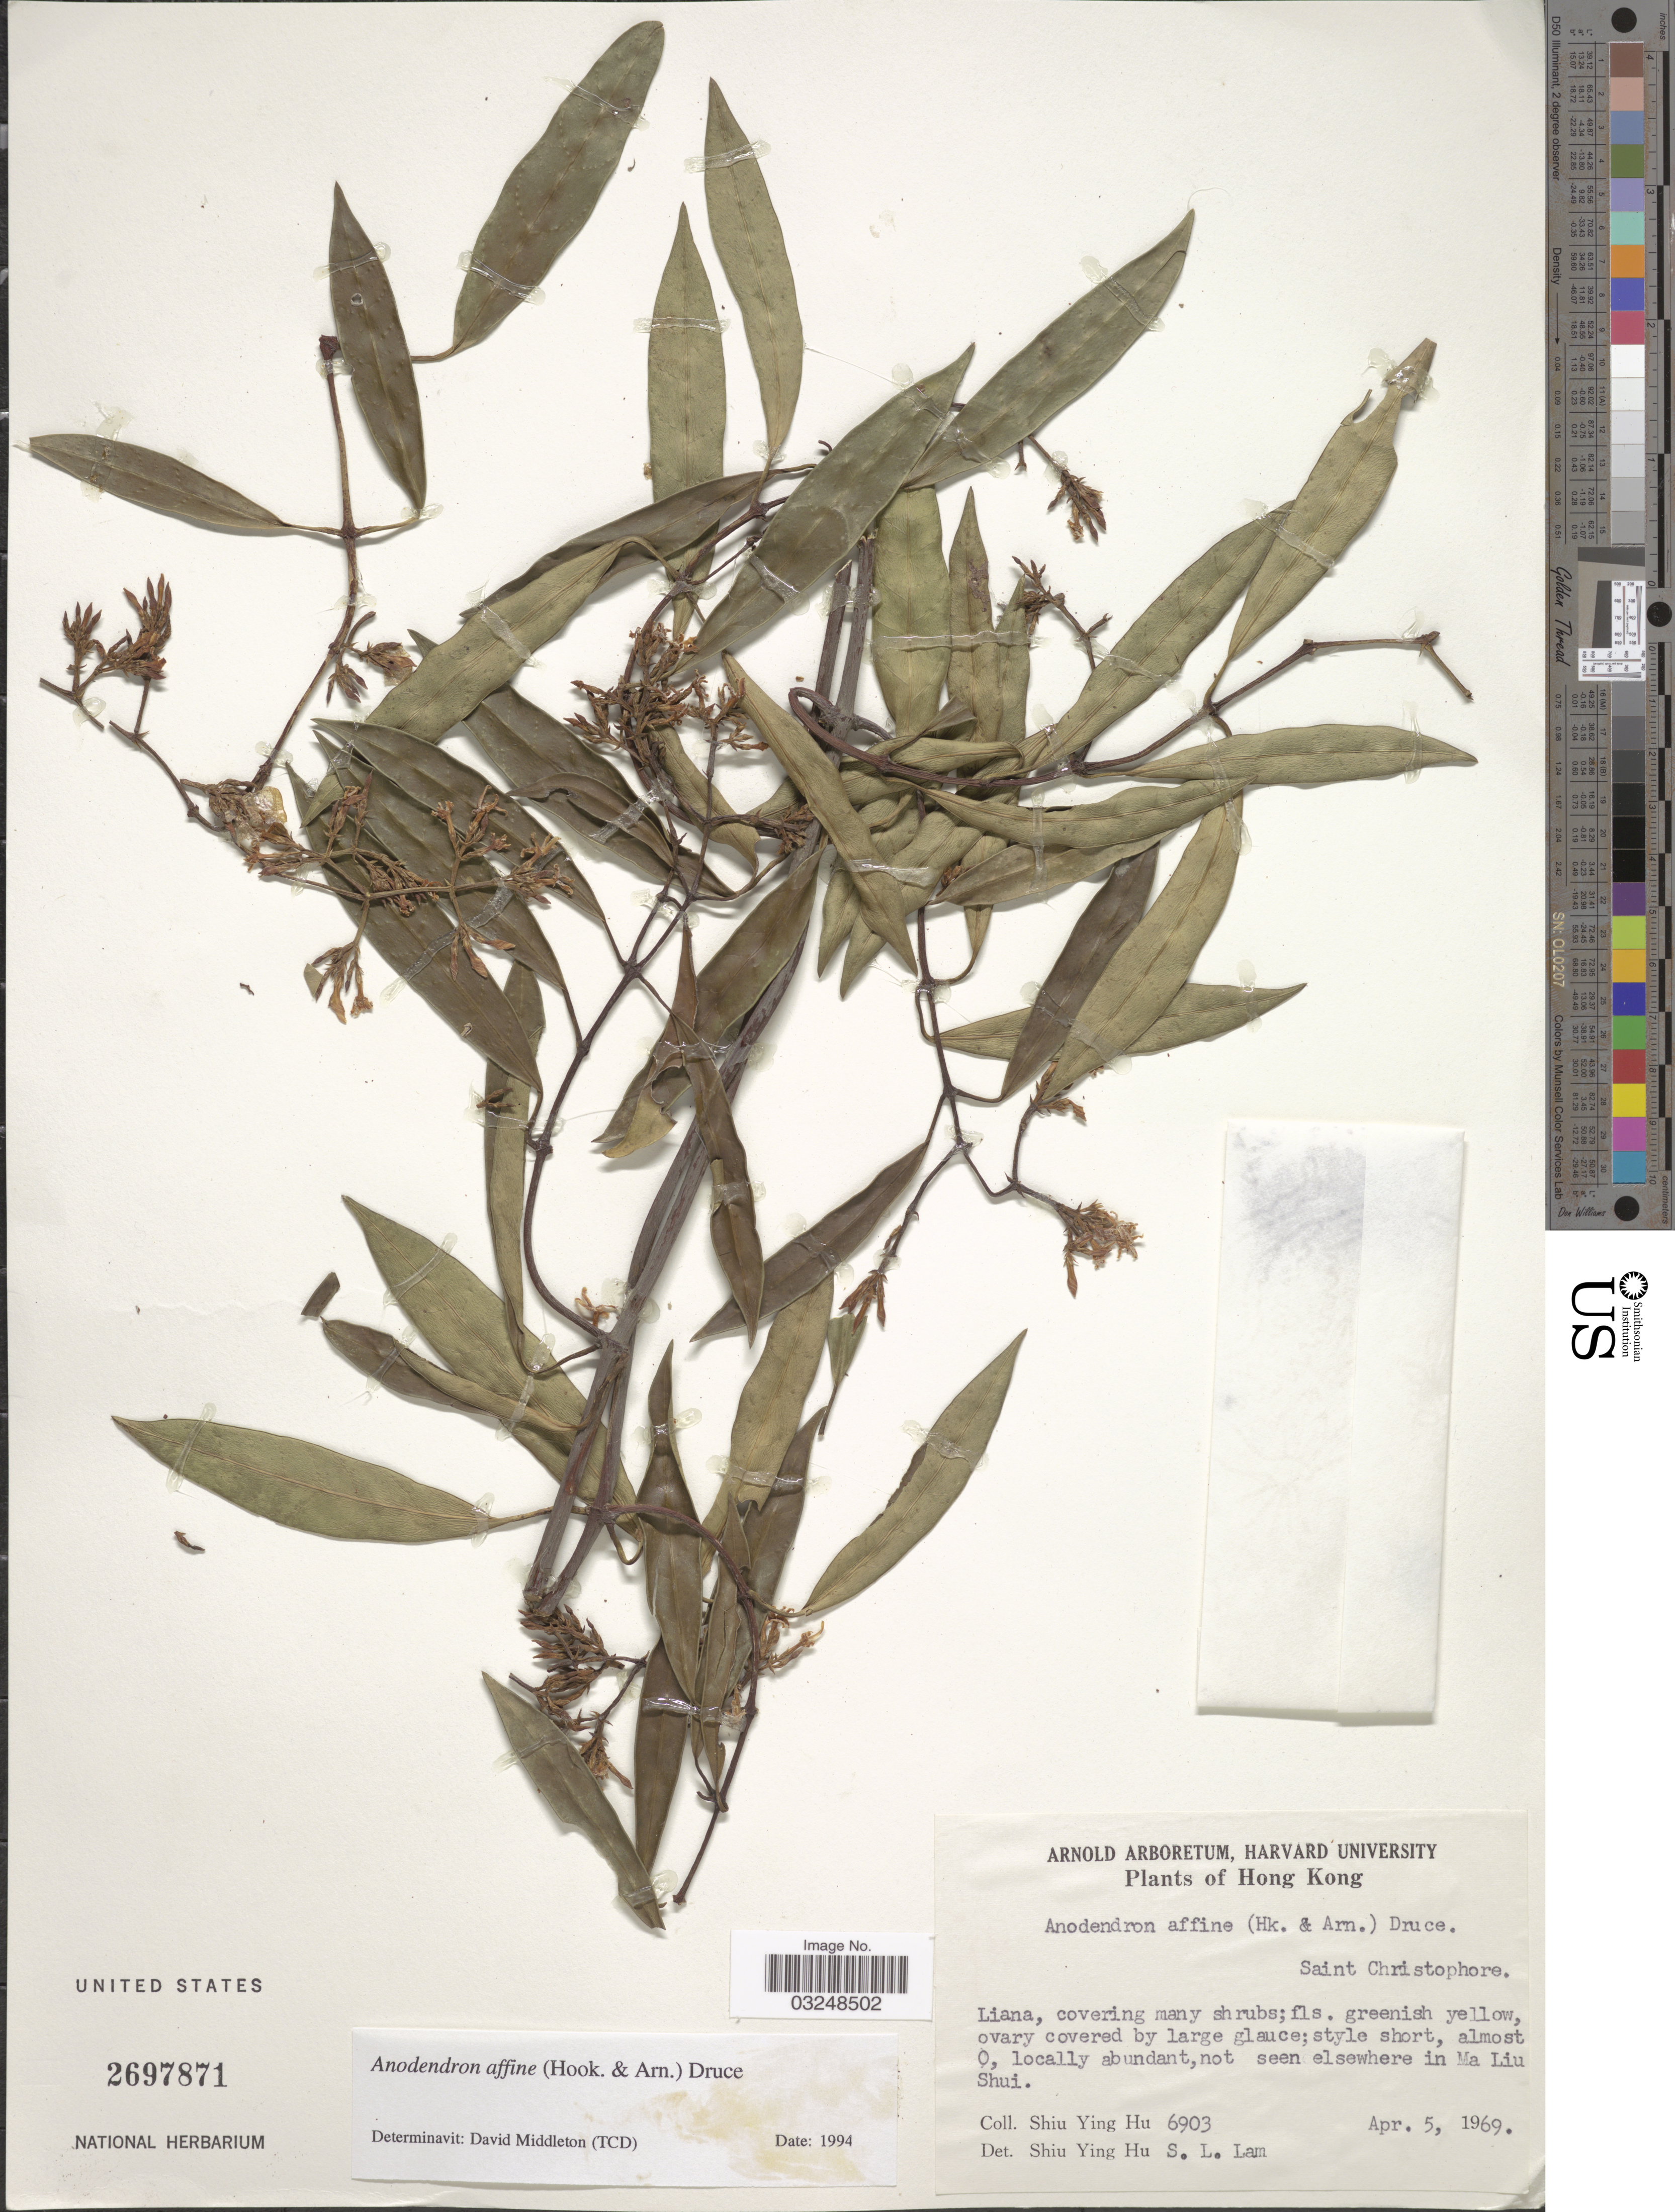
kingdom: Plantae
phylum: Tracheophyta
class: Magnoliopsida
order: Gentianales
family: Apocynaceae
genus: Anodendron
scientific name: Anodendron affine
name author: (Hook. & Arn.) Druce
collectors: S. Y. Hu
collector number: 6903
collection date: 1969-04-05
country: China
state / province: Hong Kong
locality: Hong Kong, Saint Christophore.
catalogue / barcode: US 2697871